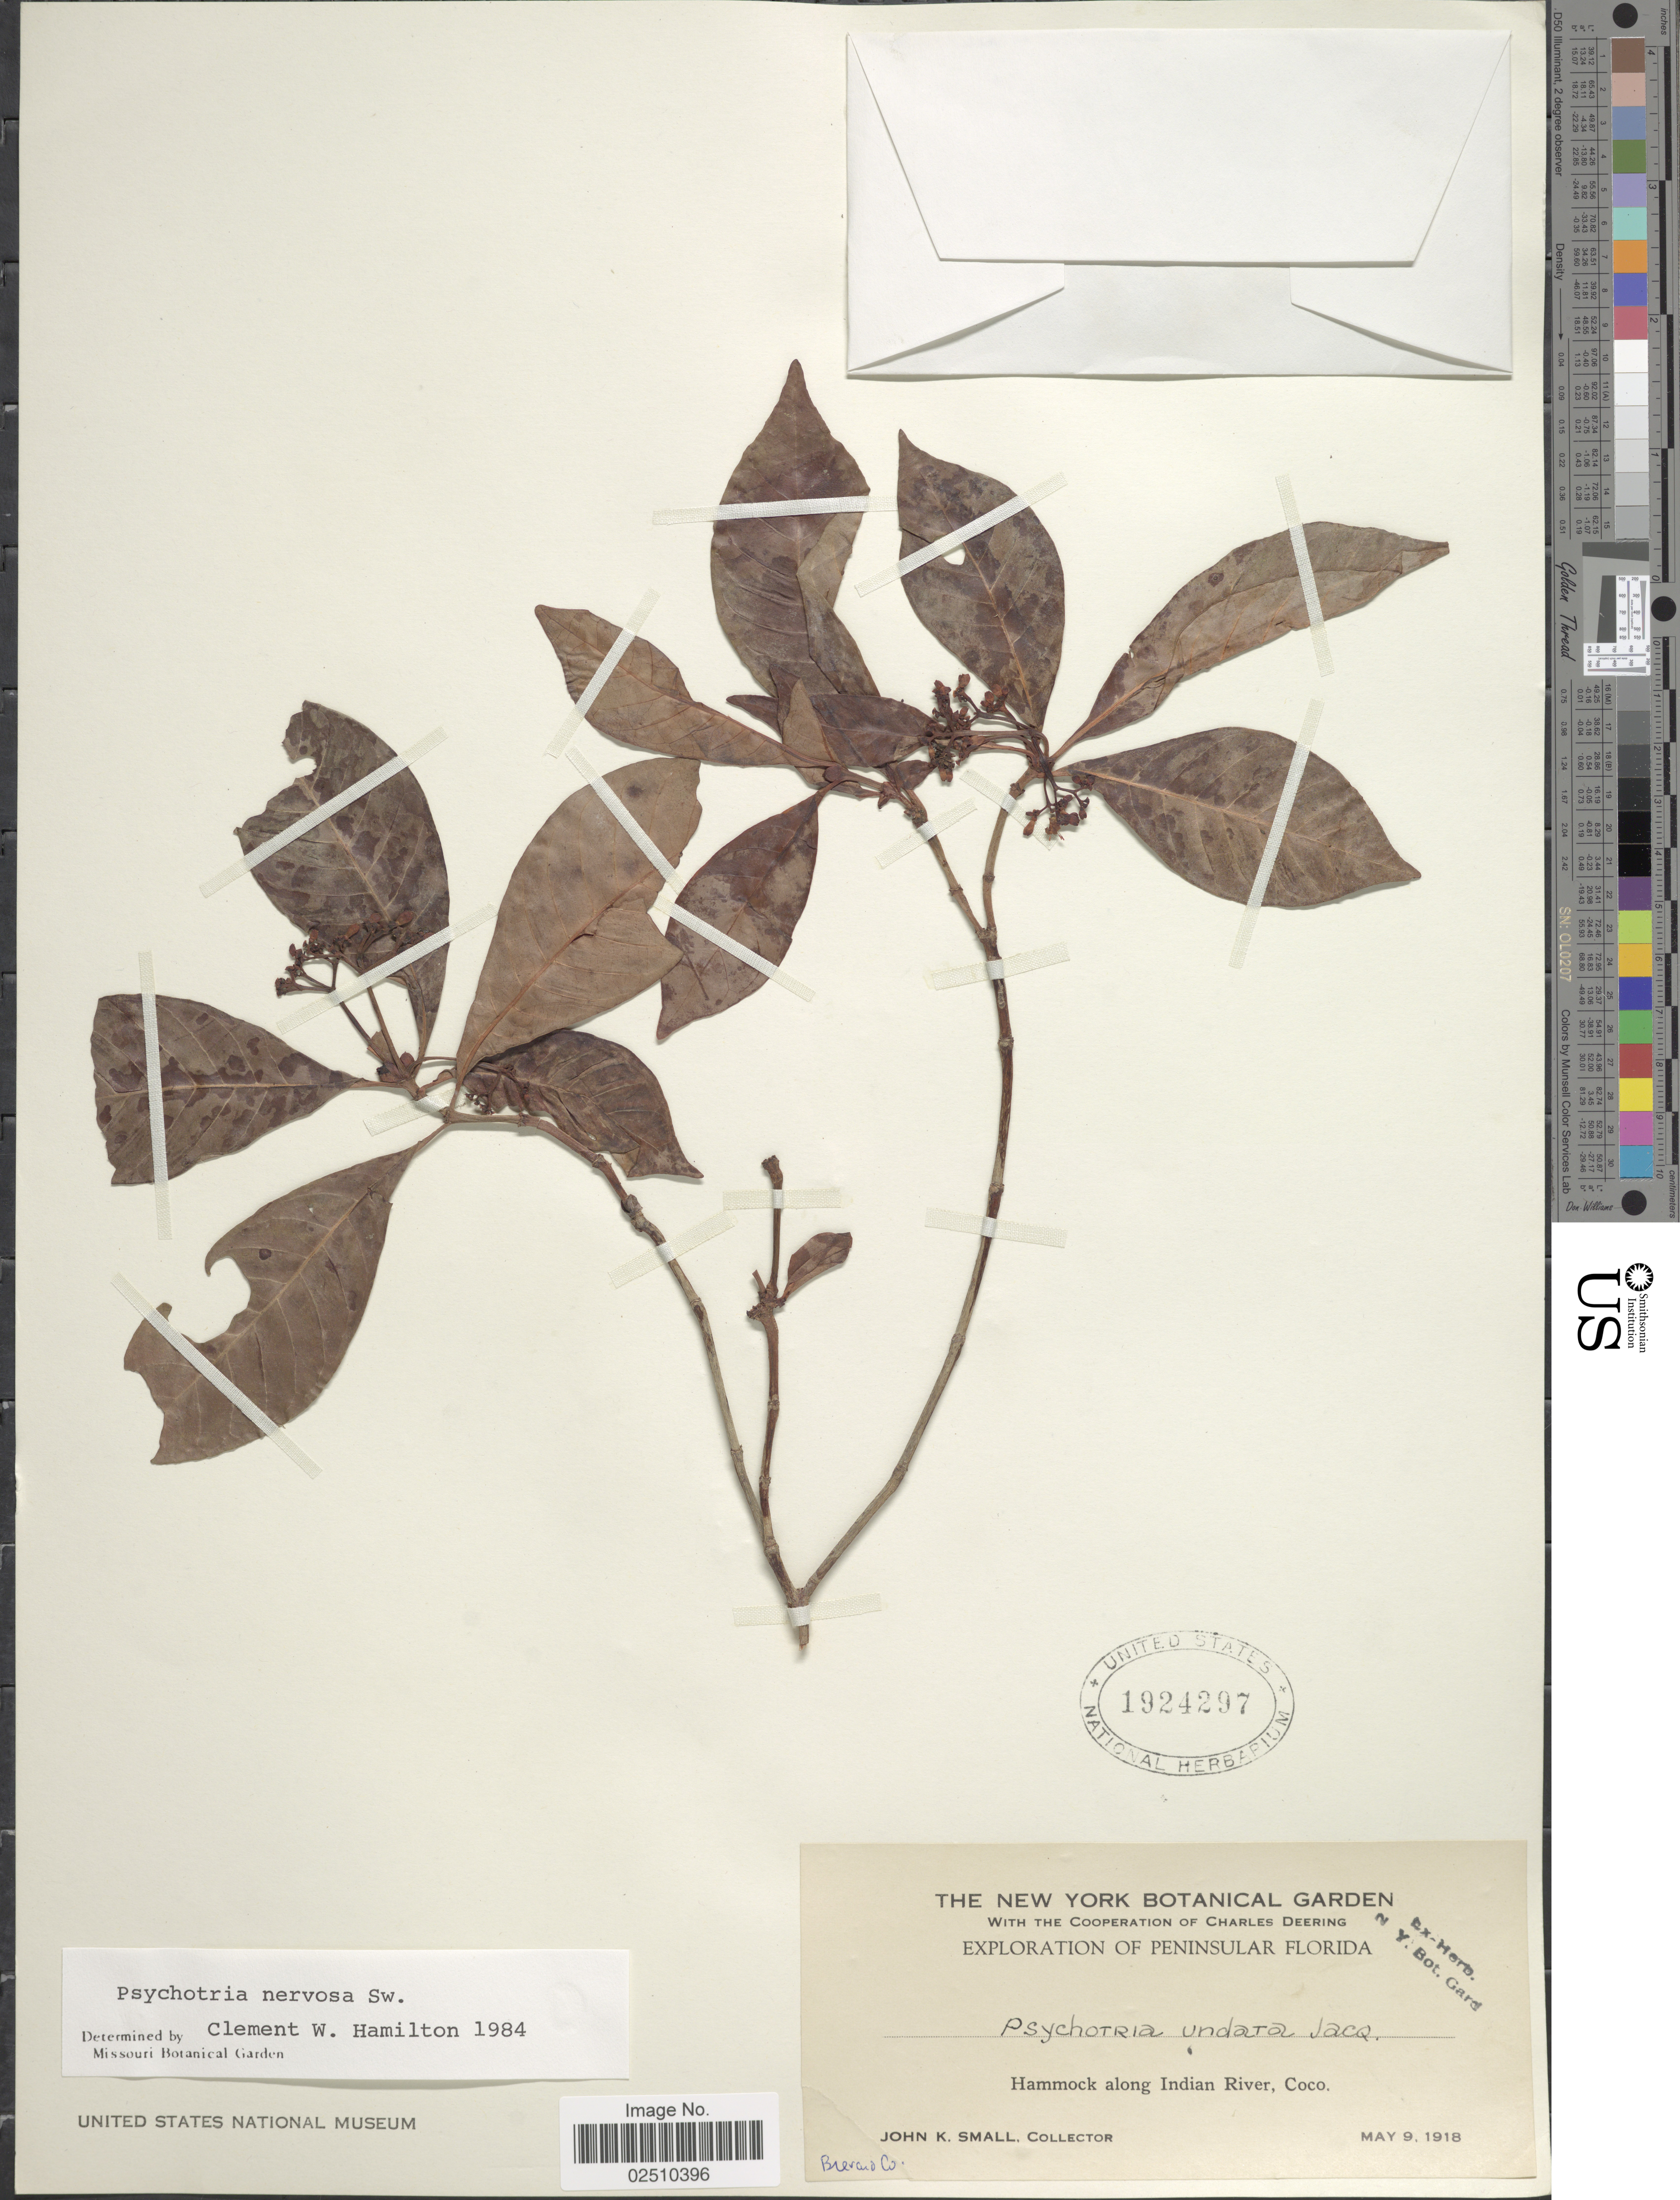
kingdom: Plantae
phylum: Tracheophyta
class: Magnoliopsida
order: Gentianales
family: Rubiaceae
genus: Psychotria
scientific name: Psychotria nervosa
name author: Sw.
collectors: J. K. Small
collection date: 1918-05-09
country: United States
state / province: Florida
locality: Peninsular Florida, Hammock along Indian River, Coco, Brevard Co.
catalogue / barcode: US 1924297